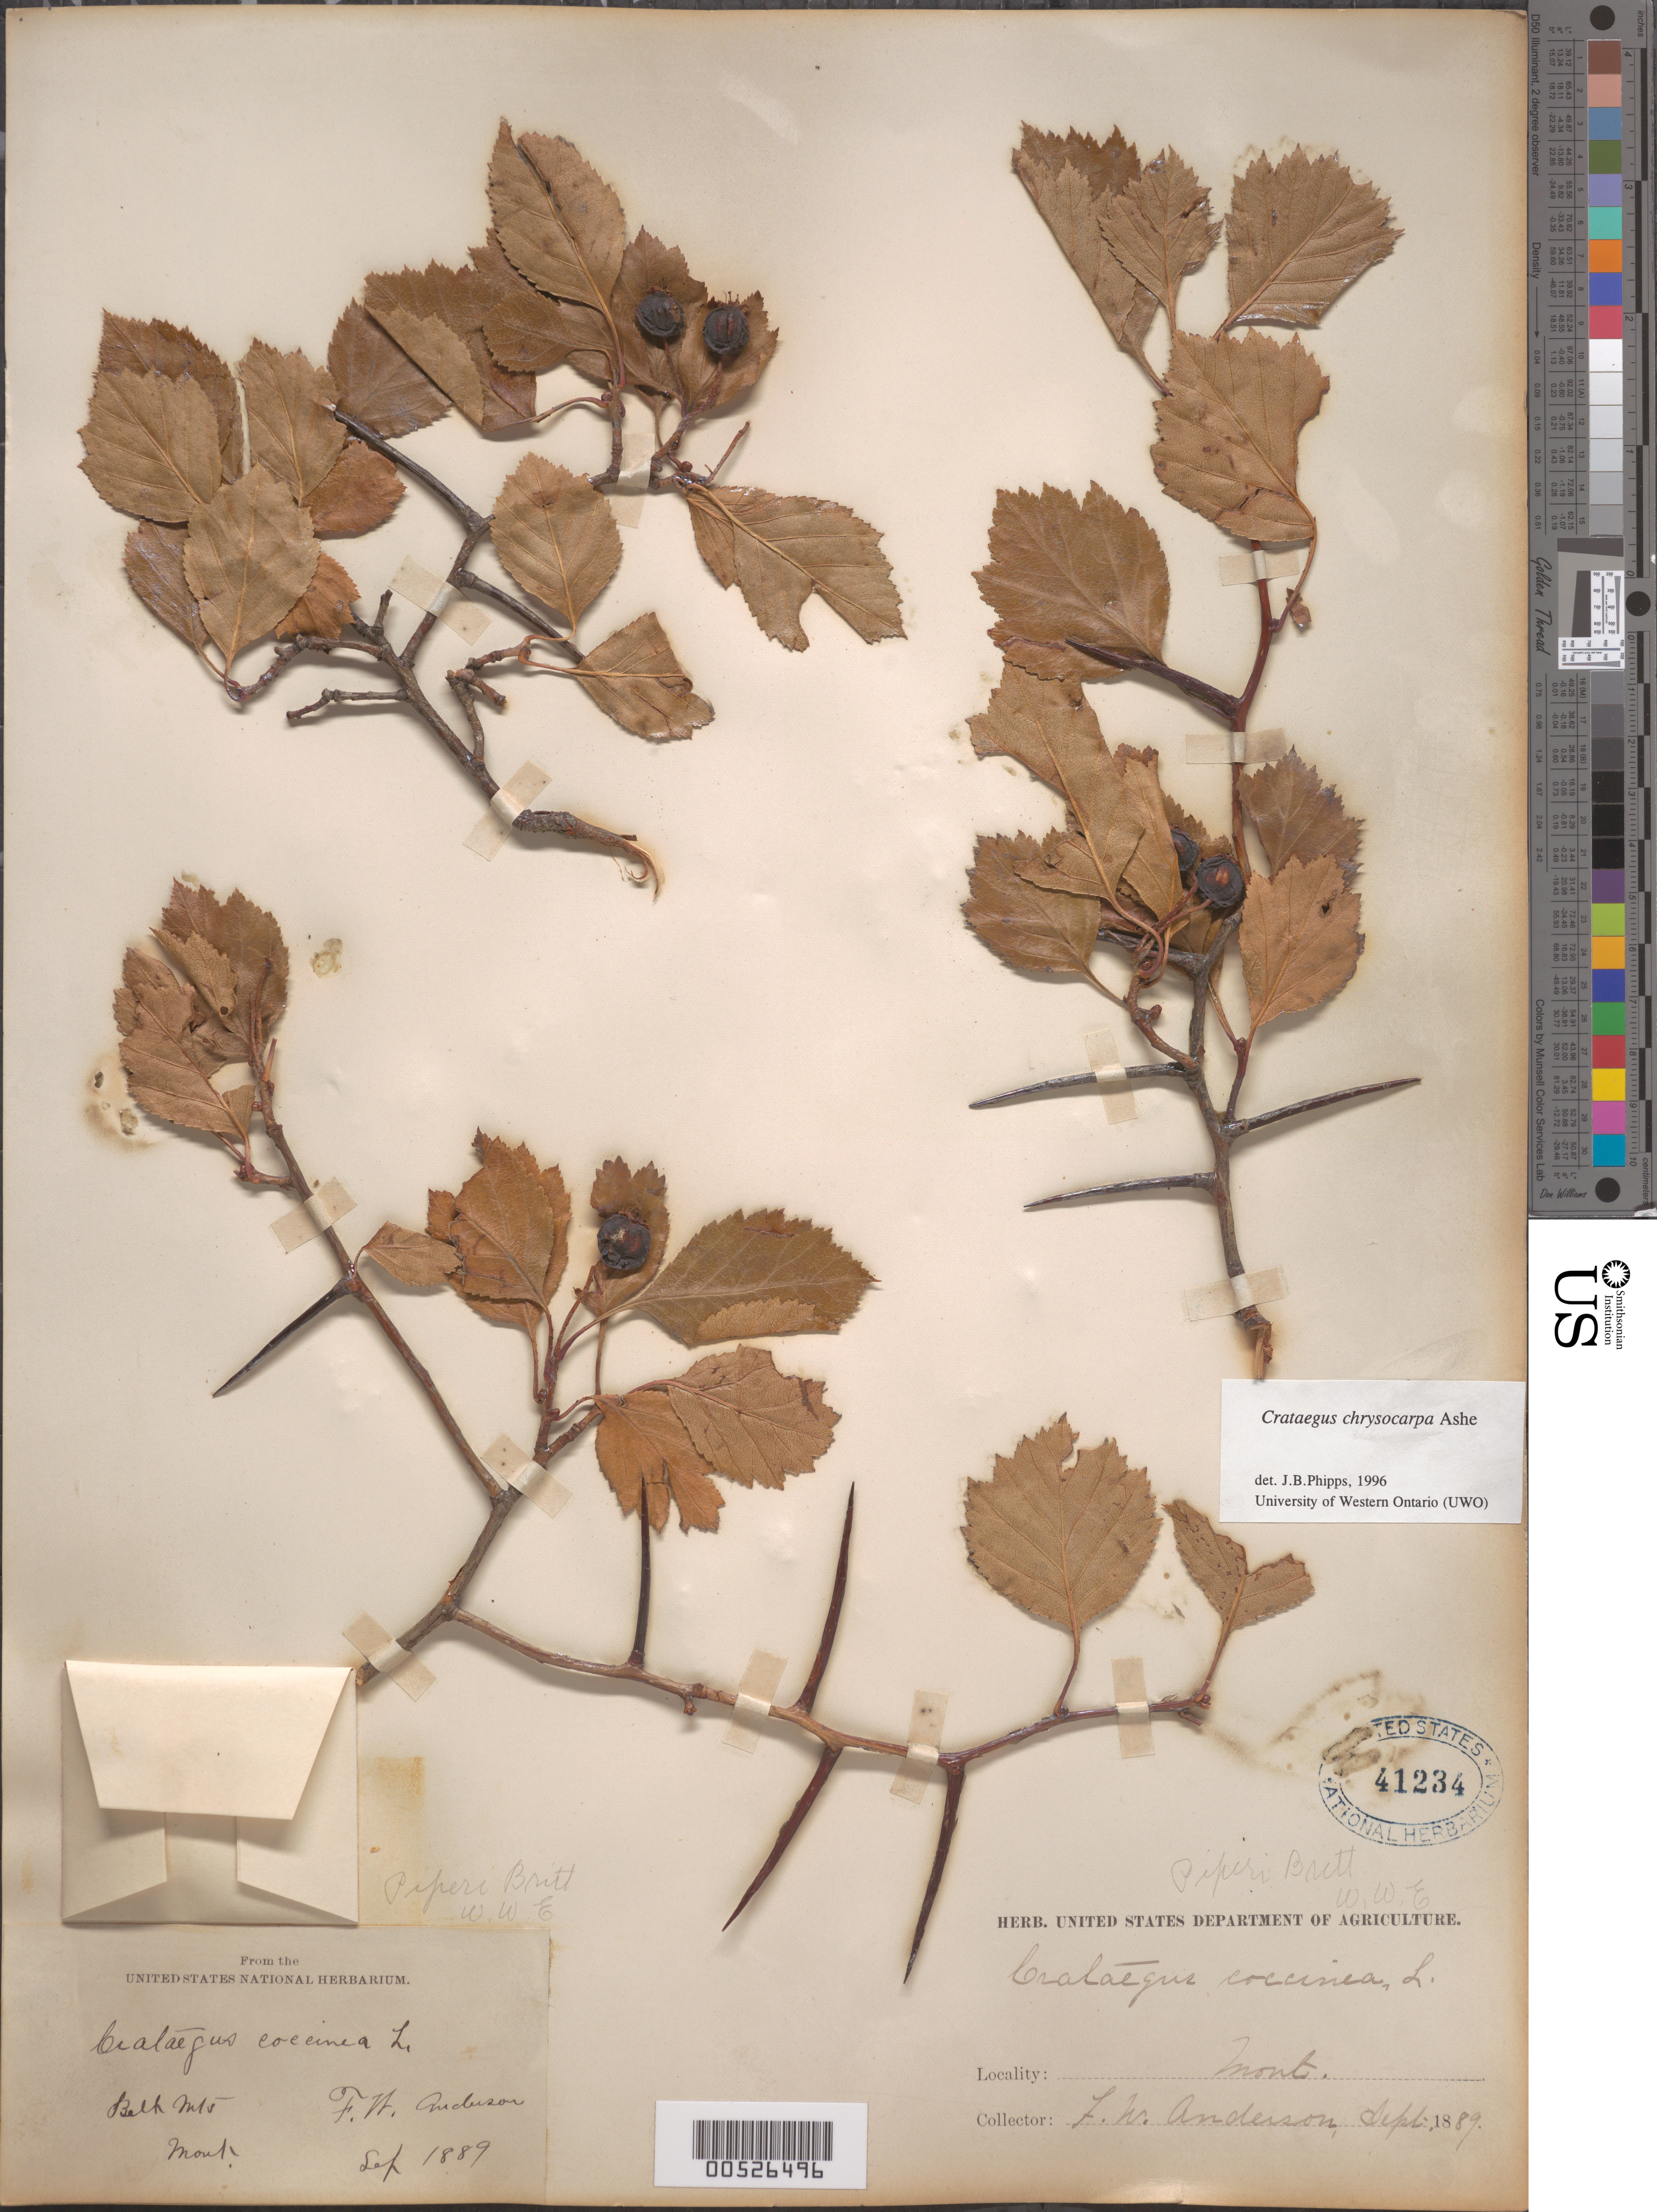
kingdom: Plantae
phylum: Tracheophyta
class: Magnoliopsida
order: Rosales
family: Rosaceae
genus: Crataegus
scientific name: Crataegus chrysocarpa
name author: Ashe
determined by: Phipps, James B., (UWO), University of Western Ontario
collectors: F. W. Anderson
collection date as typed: Sep 1889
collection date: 1889-09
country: United States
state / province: Montana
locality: Belt Mtns.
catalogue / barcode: US 41234